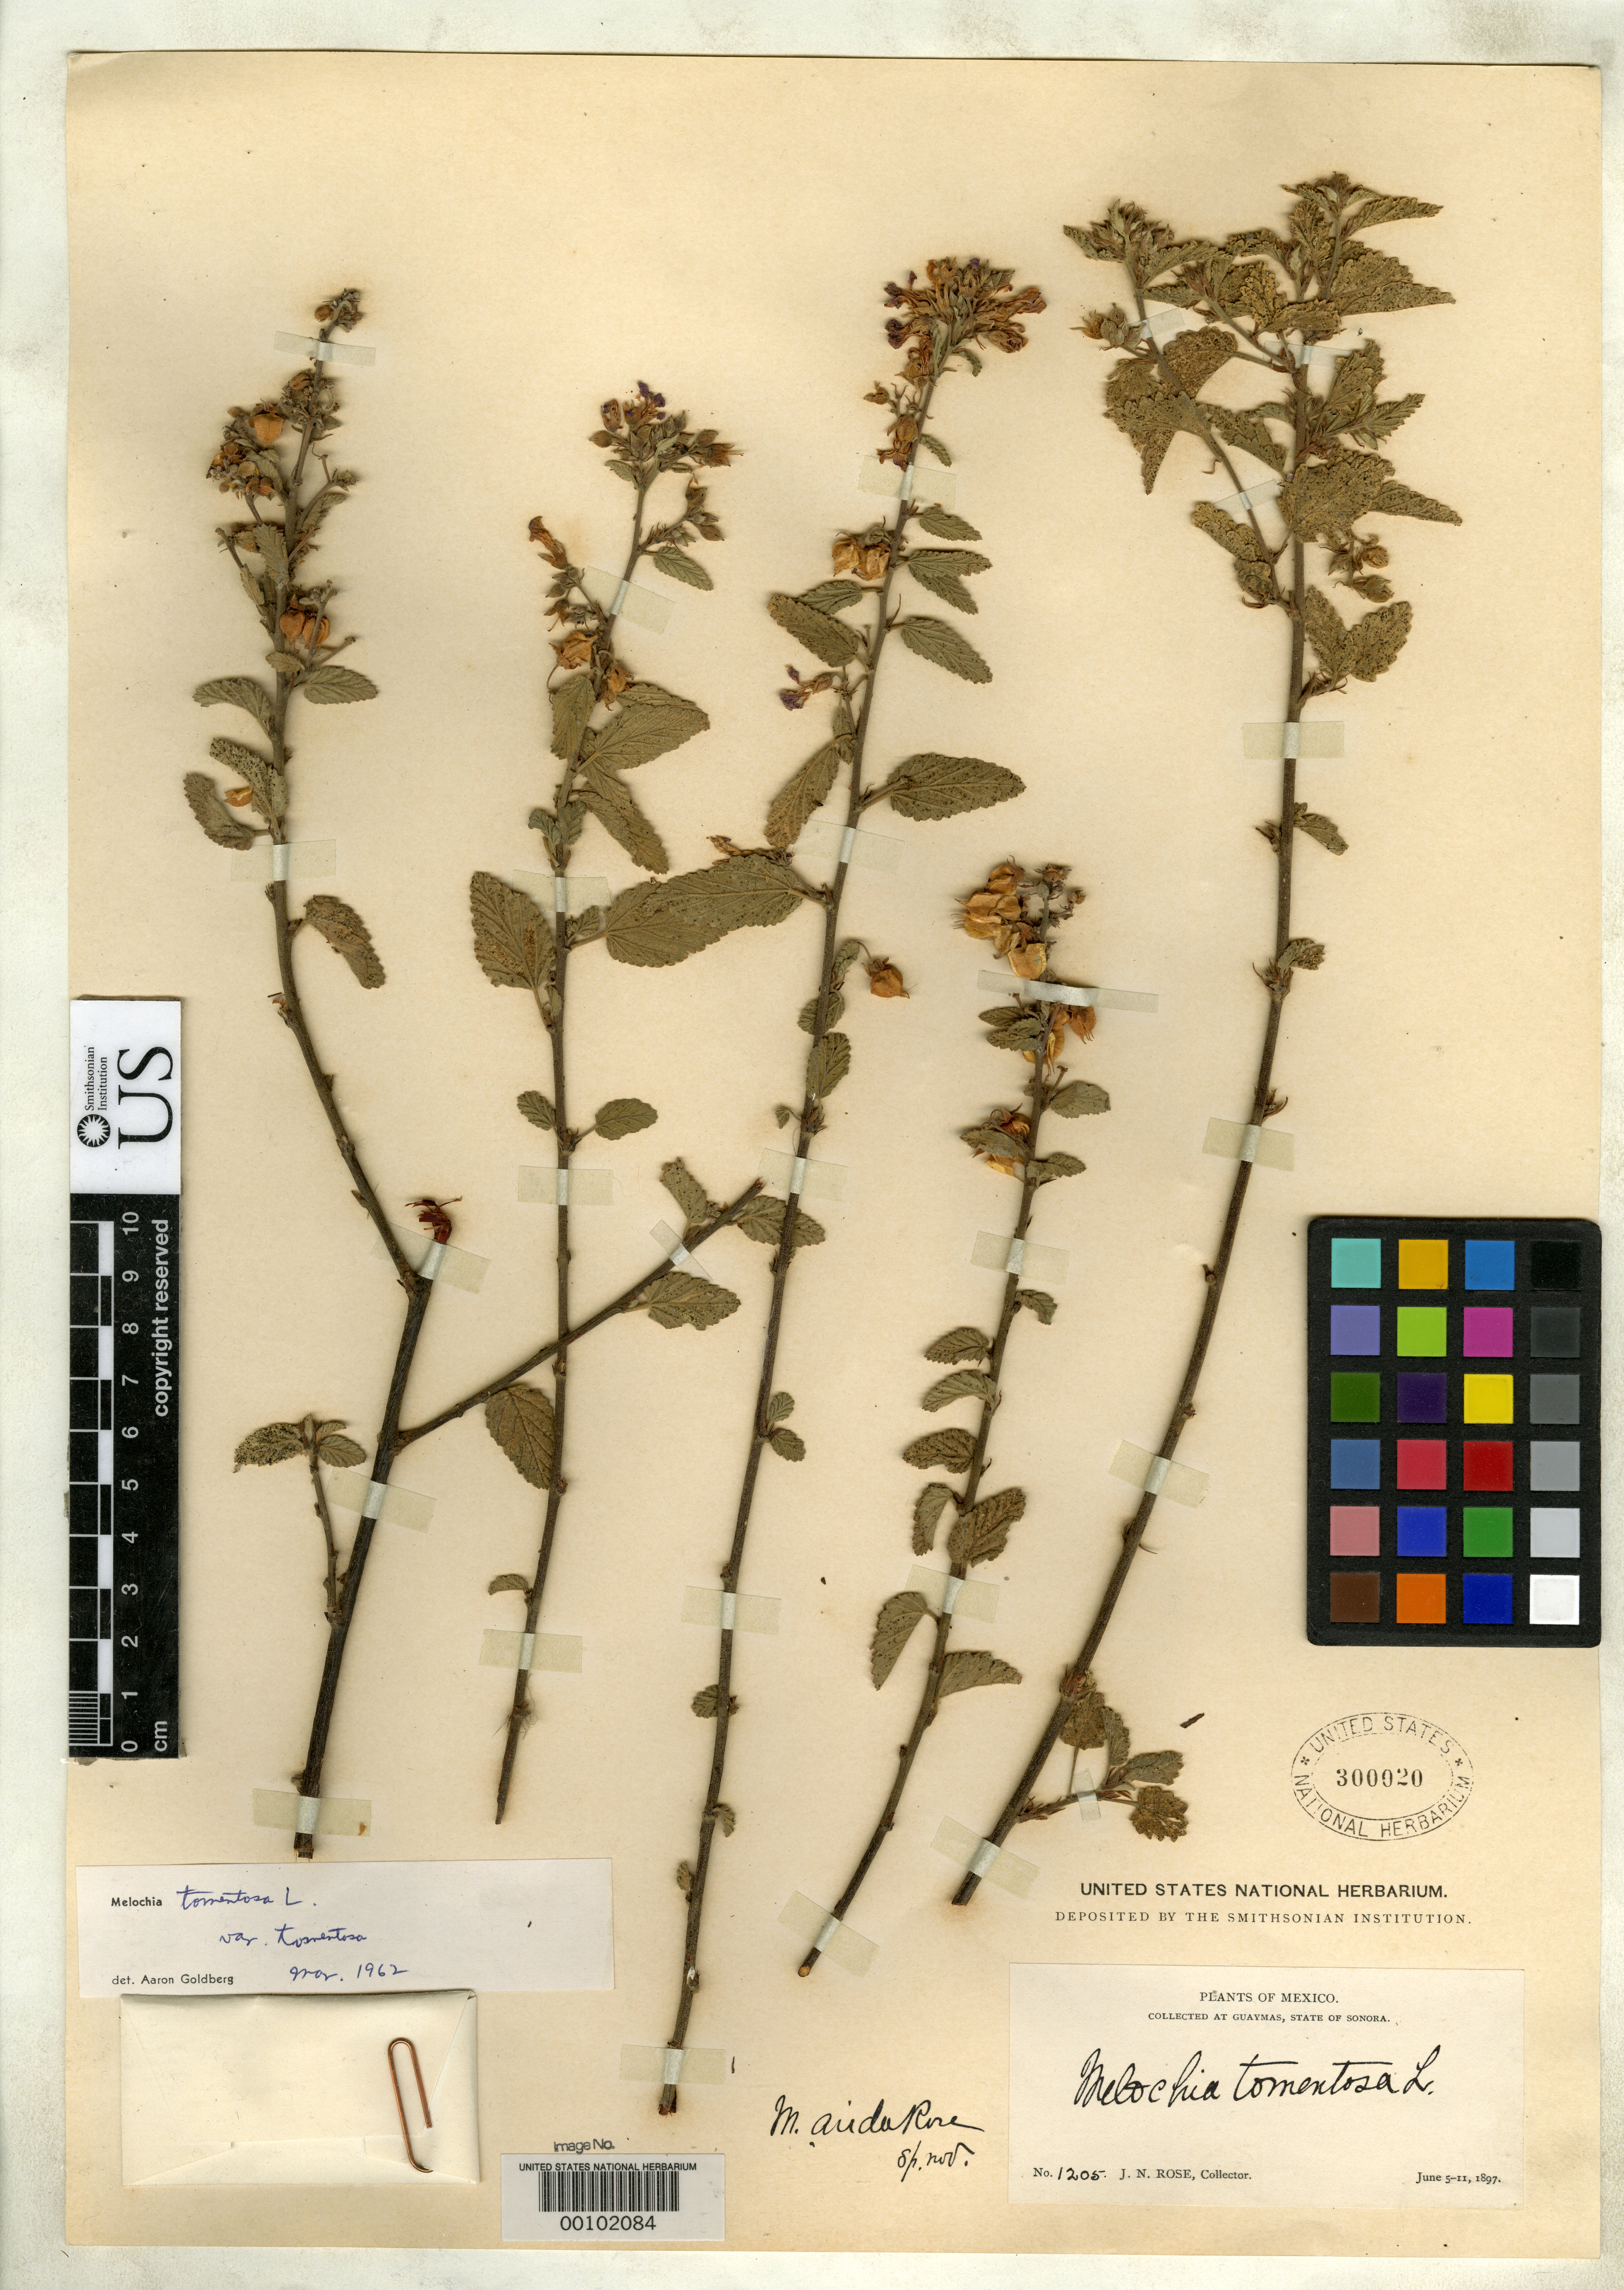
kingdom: Plantae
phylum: Tracheophyta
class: Magnoliopsida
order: Malvales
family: Malvaceae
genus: Melochia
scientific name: Melochia arida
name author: Rose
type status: Holotype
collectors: J. N. Rose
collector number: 1205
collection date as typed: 05 Jun 1897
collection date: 1897-06-05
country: Mexico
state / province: Sonora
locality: Guaymas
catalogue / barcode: US 300020